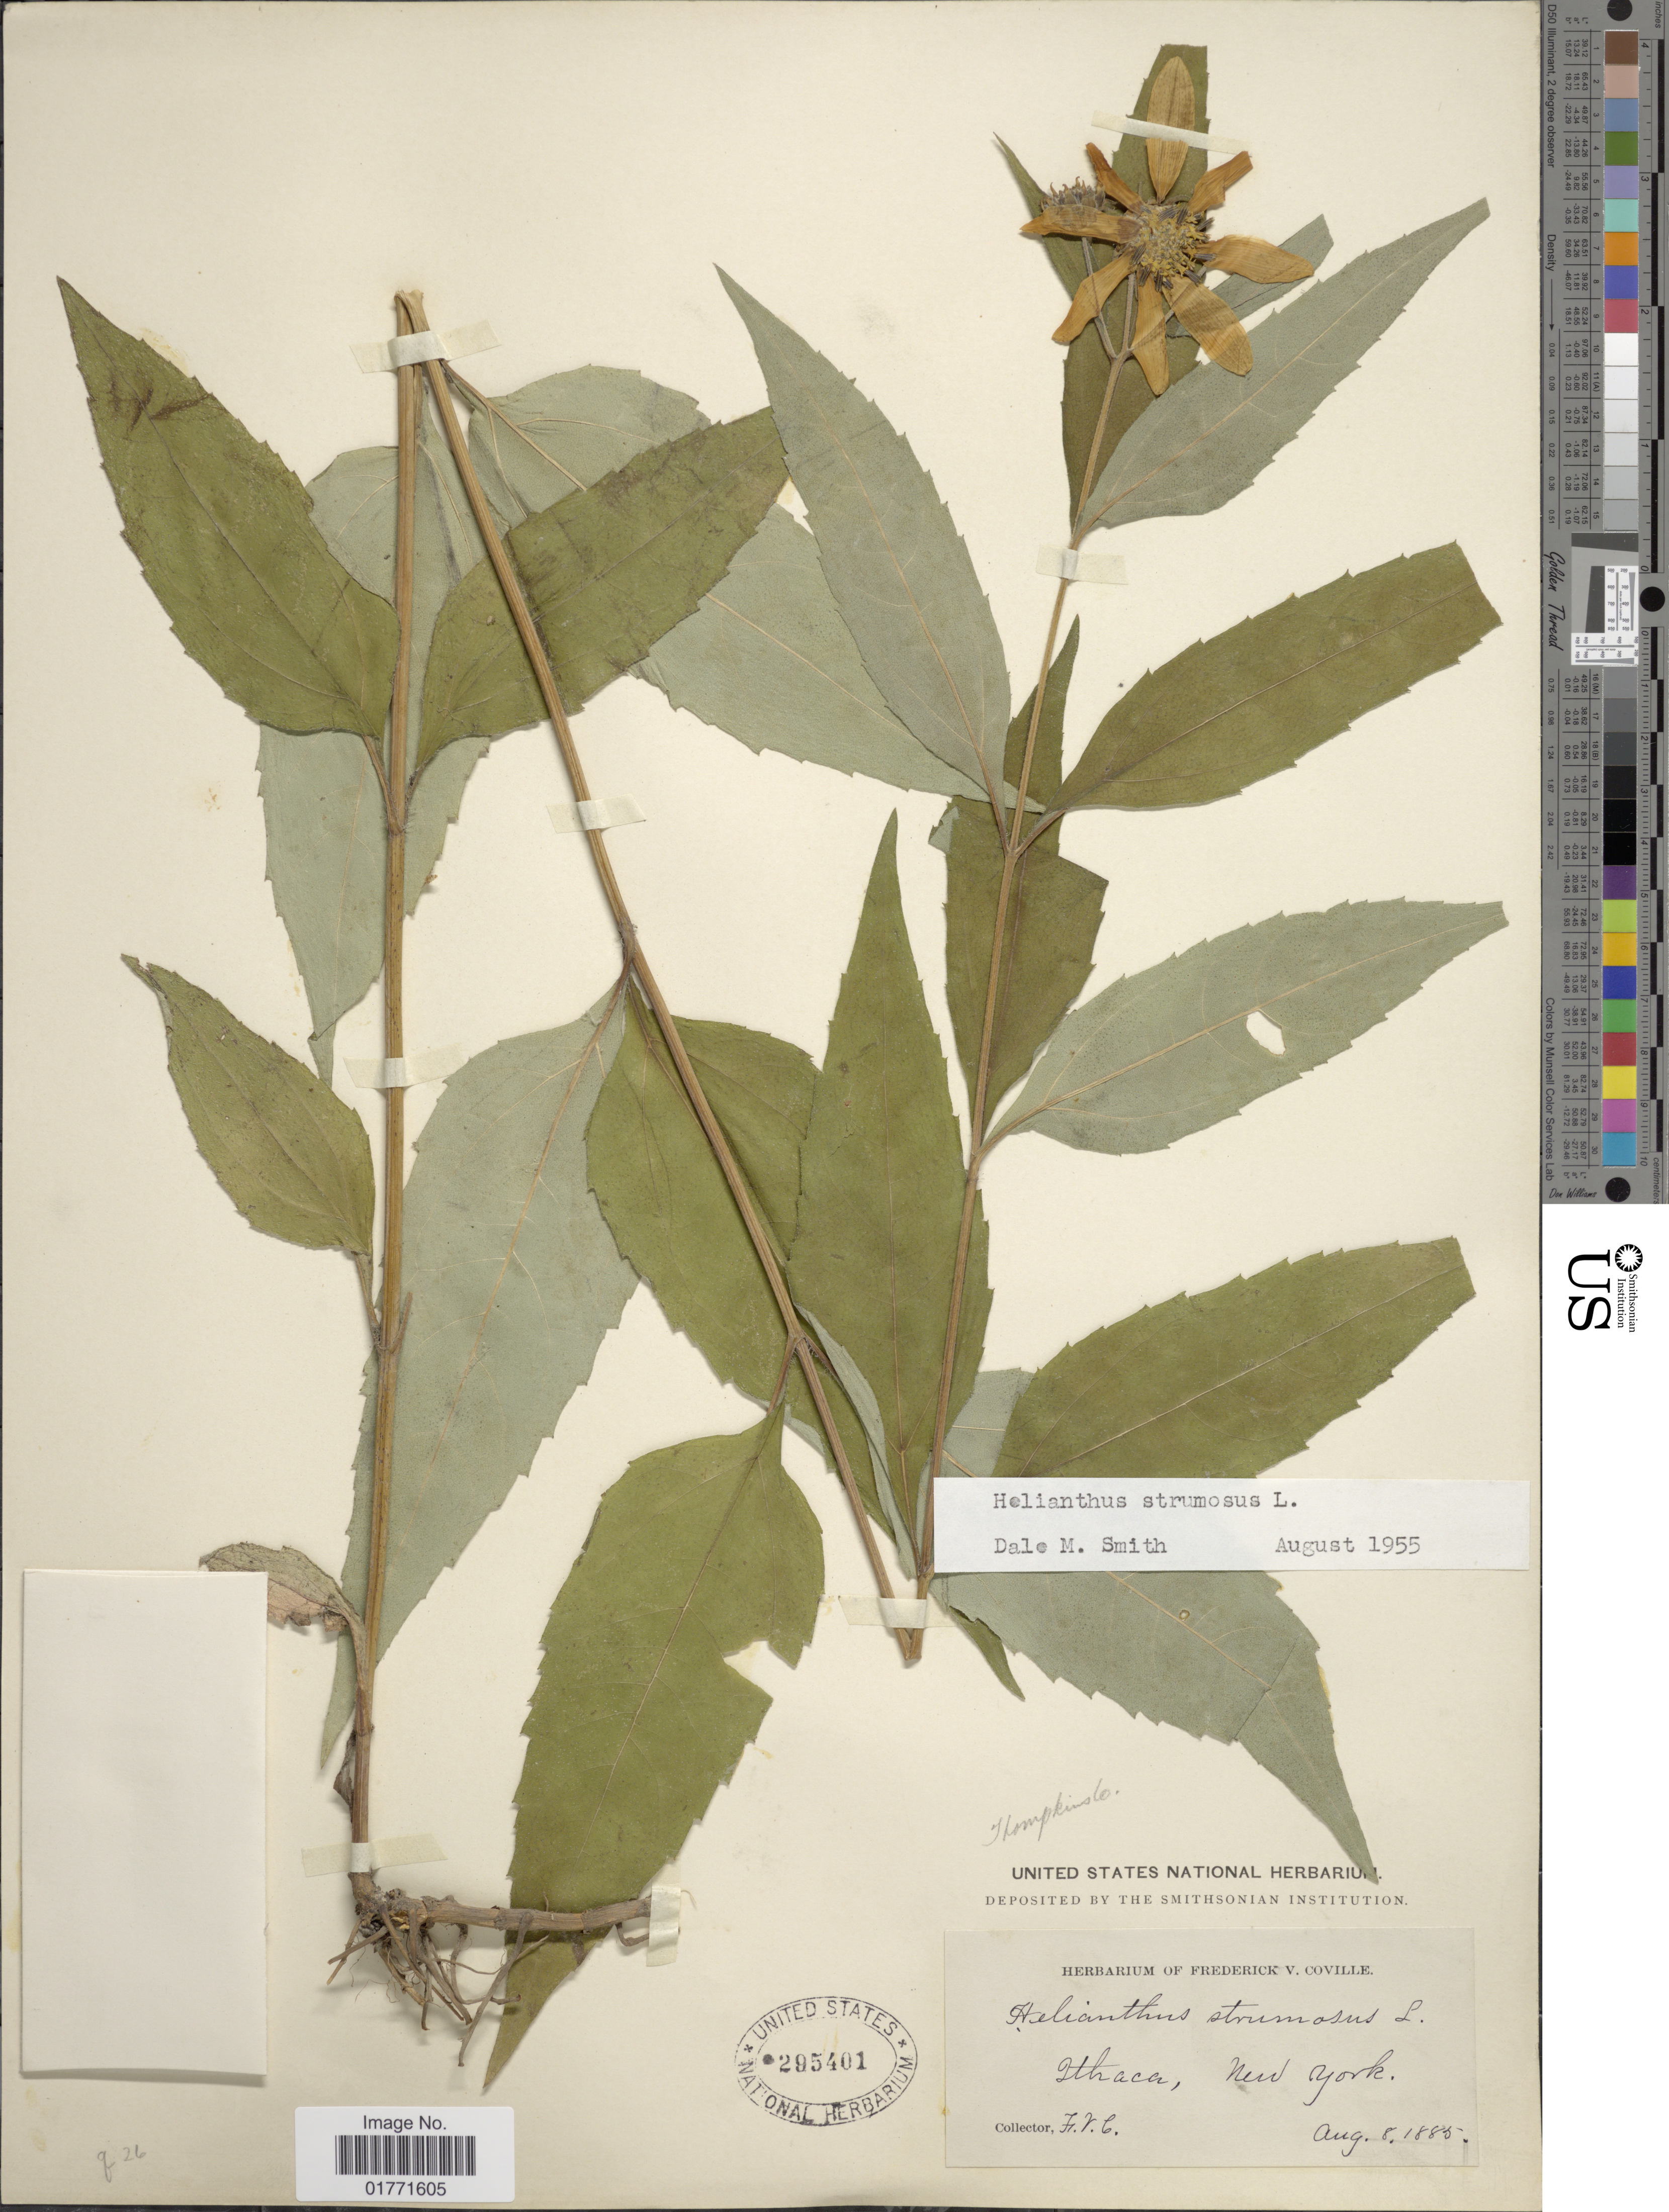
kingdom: Plantae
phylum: Tracheophyta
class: Magnoliopsida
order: Asterales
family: Asteraceae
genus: Helianthus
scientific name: Helianthus strumosus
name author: L.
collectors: F. V. Coville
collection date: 1885-08-08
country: United States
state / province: New York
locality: Ithaca, New York.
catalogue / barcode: US 295401